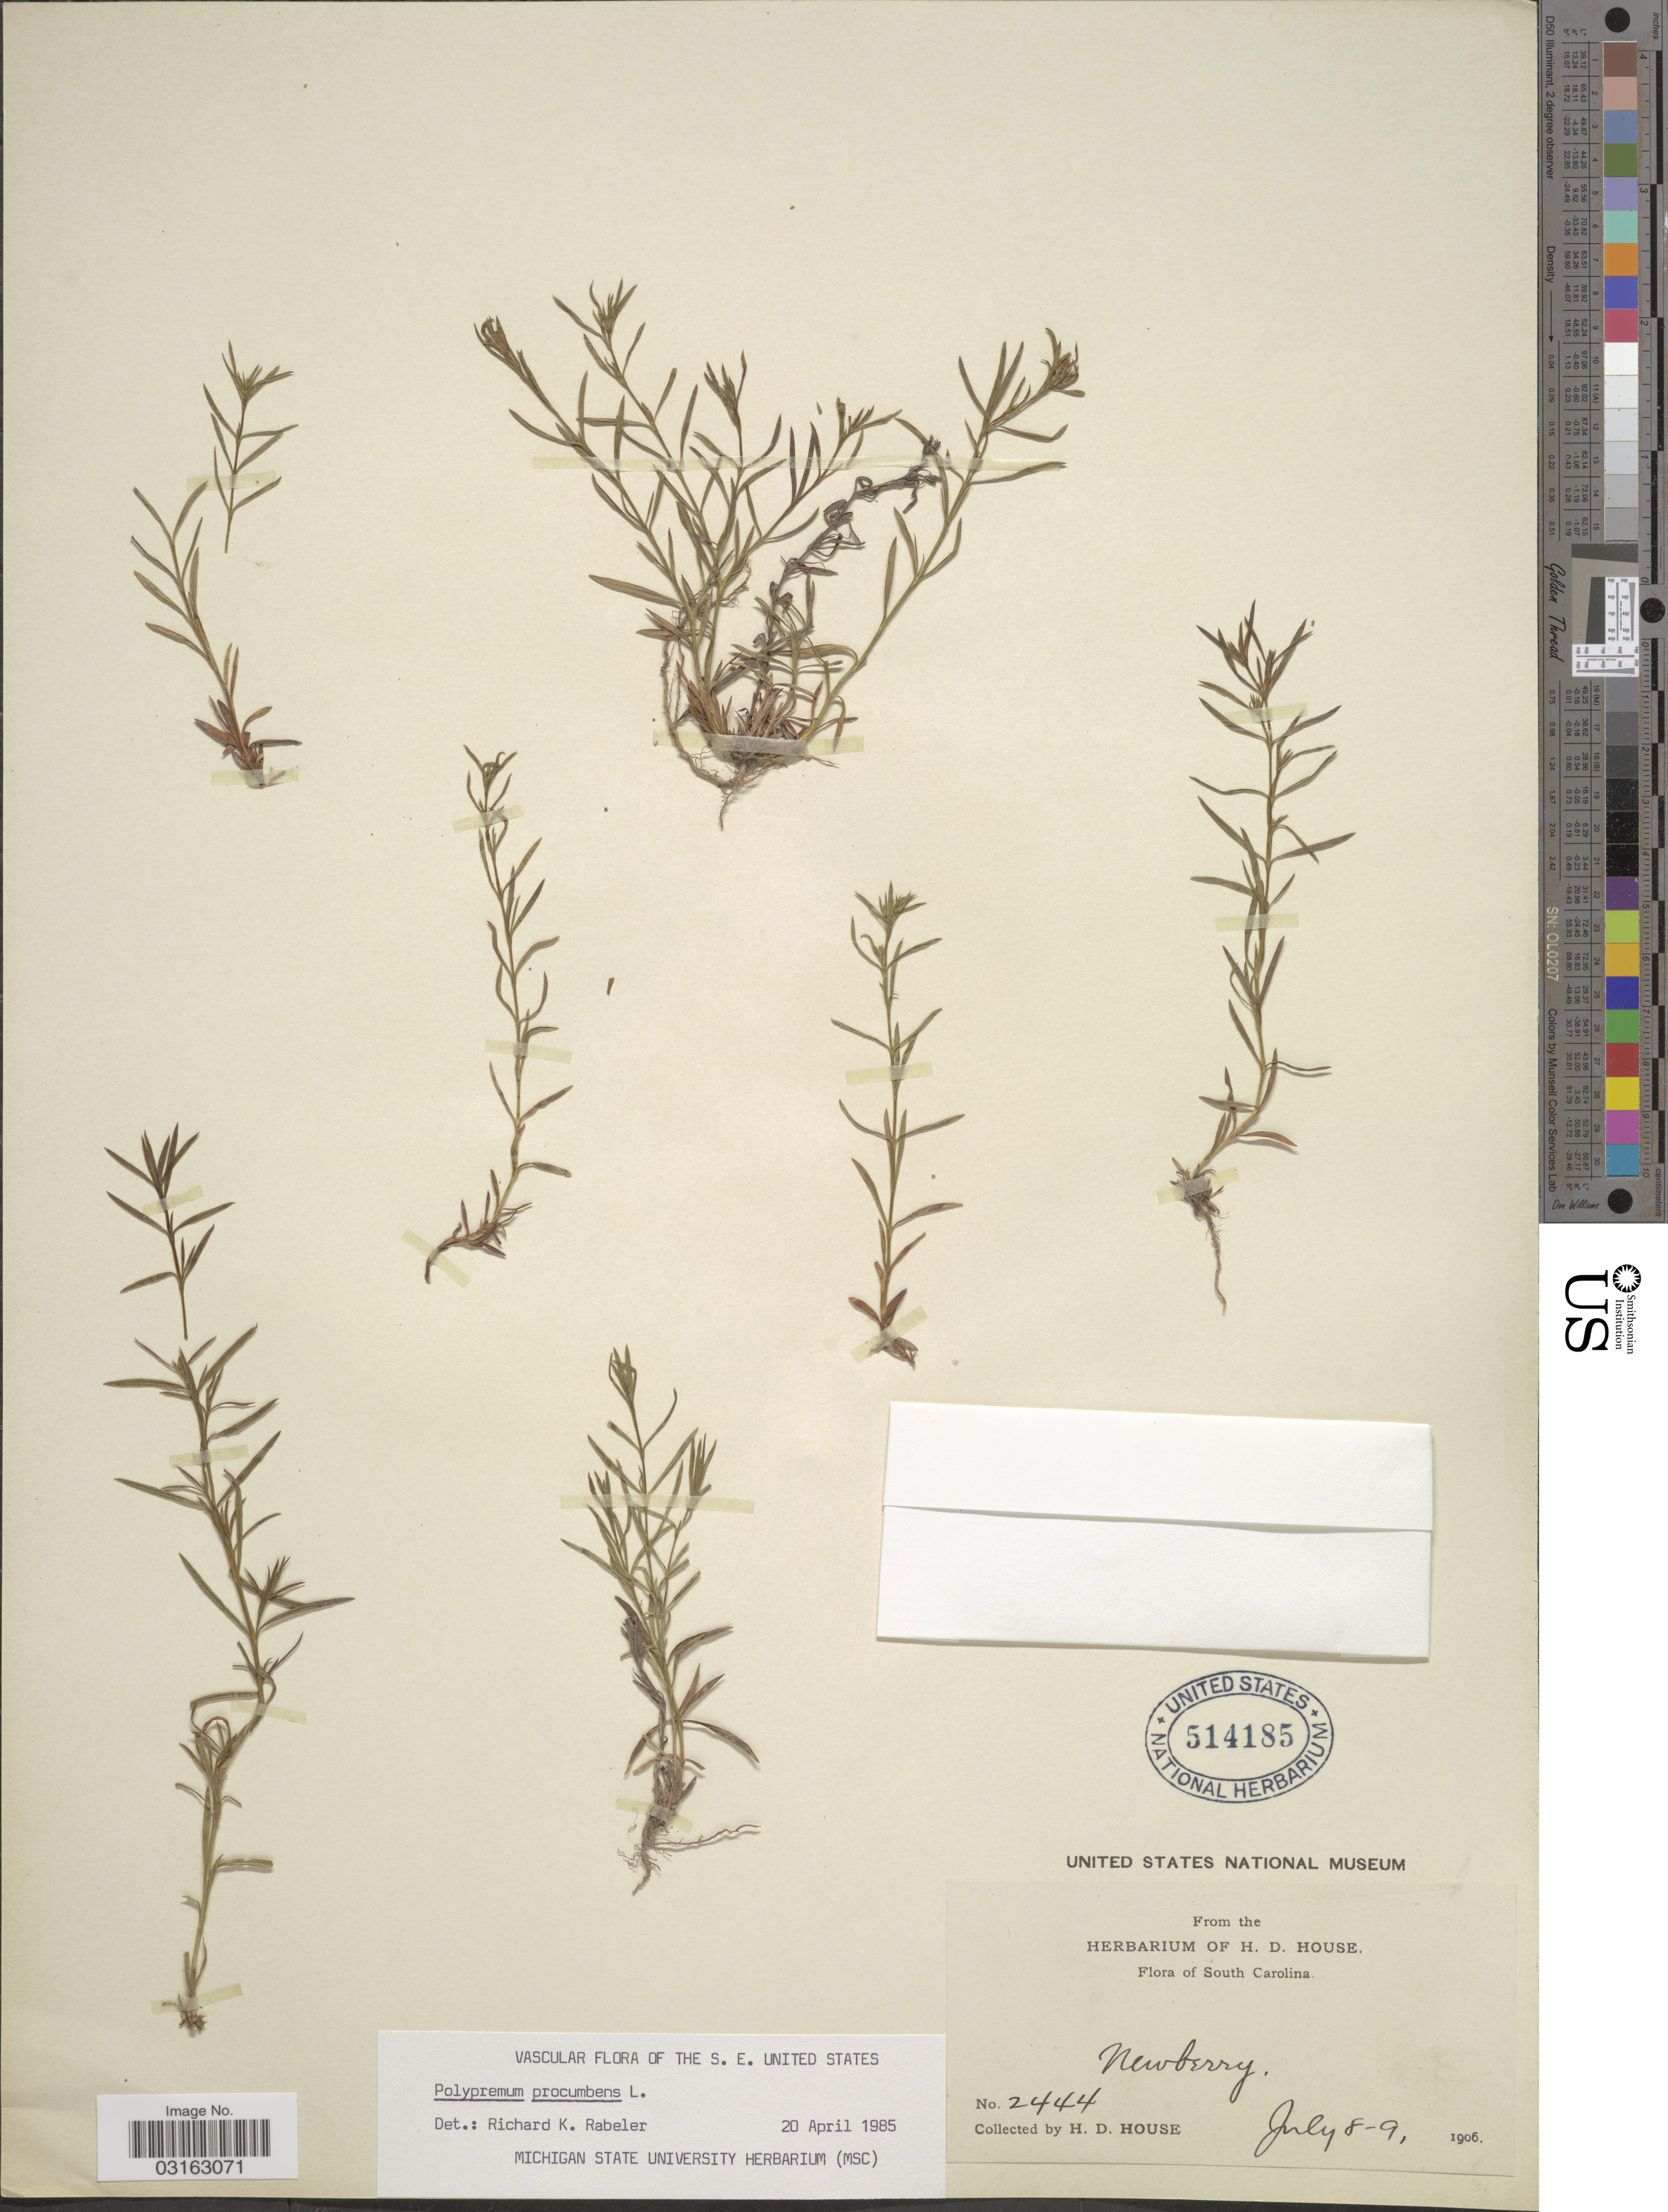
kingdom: Plantae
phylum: Tracheophyta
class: Magnoliopsida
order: Lamiales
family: Tetrachondraceae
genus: Polypremum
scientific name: Polypremum procumbens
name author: L.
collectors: H. D. House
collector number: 2444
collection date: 1906-07-08/1906-07-09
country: United States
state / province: South Carolina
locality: Newberry.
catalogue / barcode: US 514185